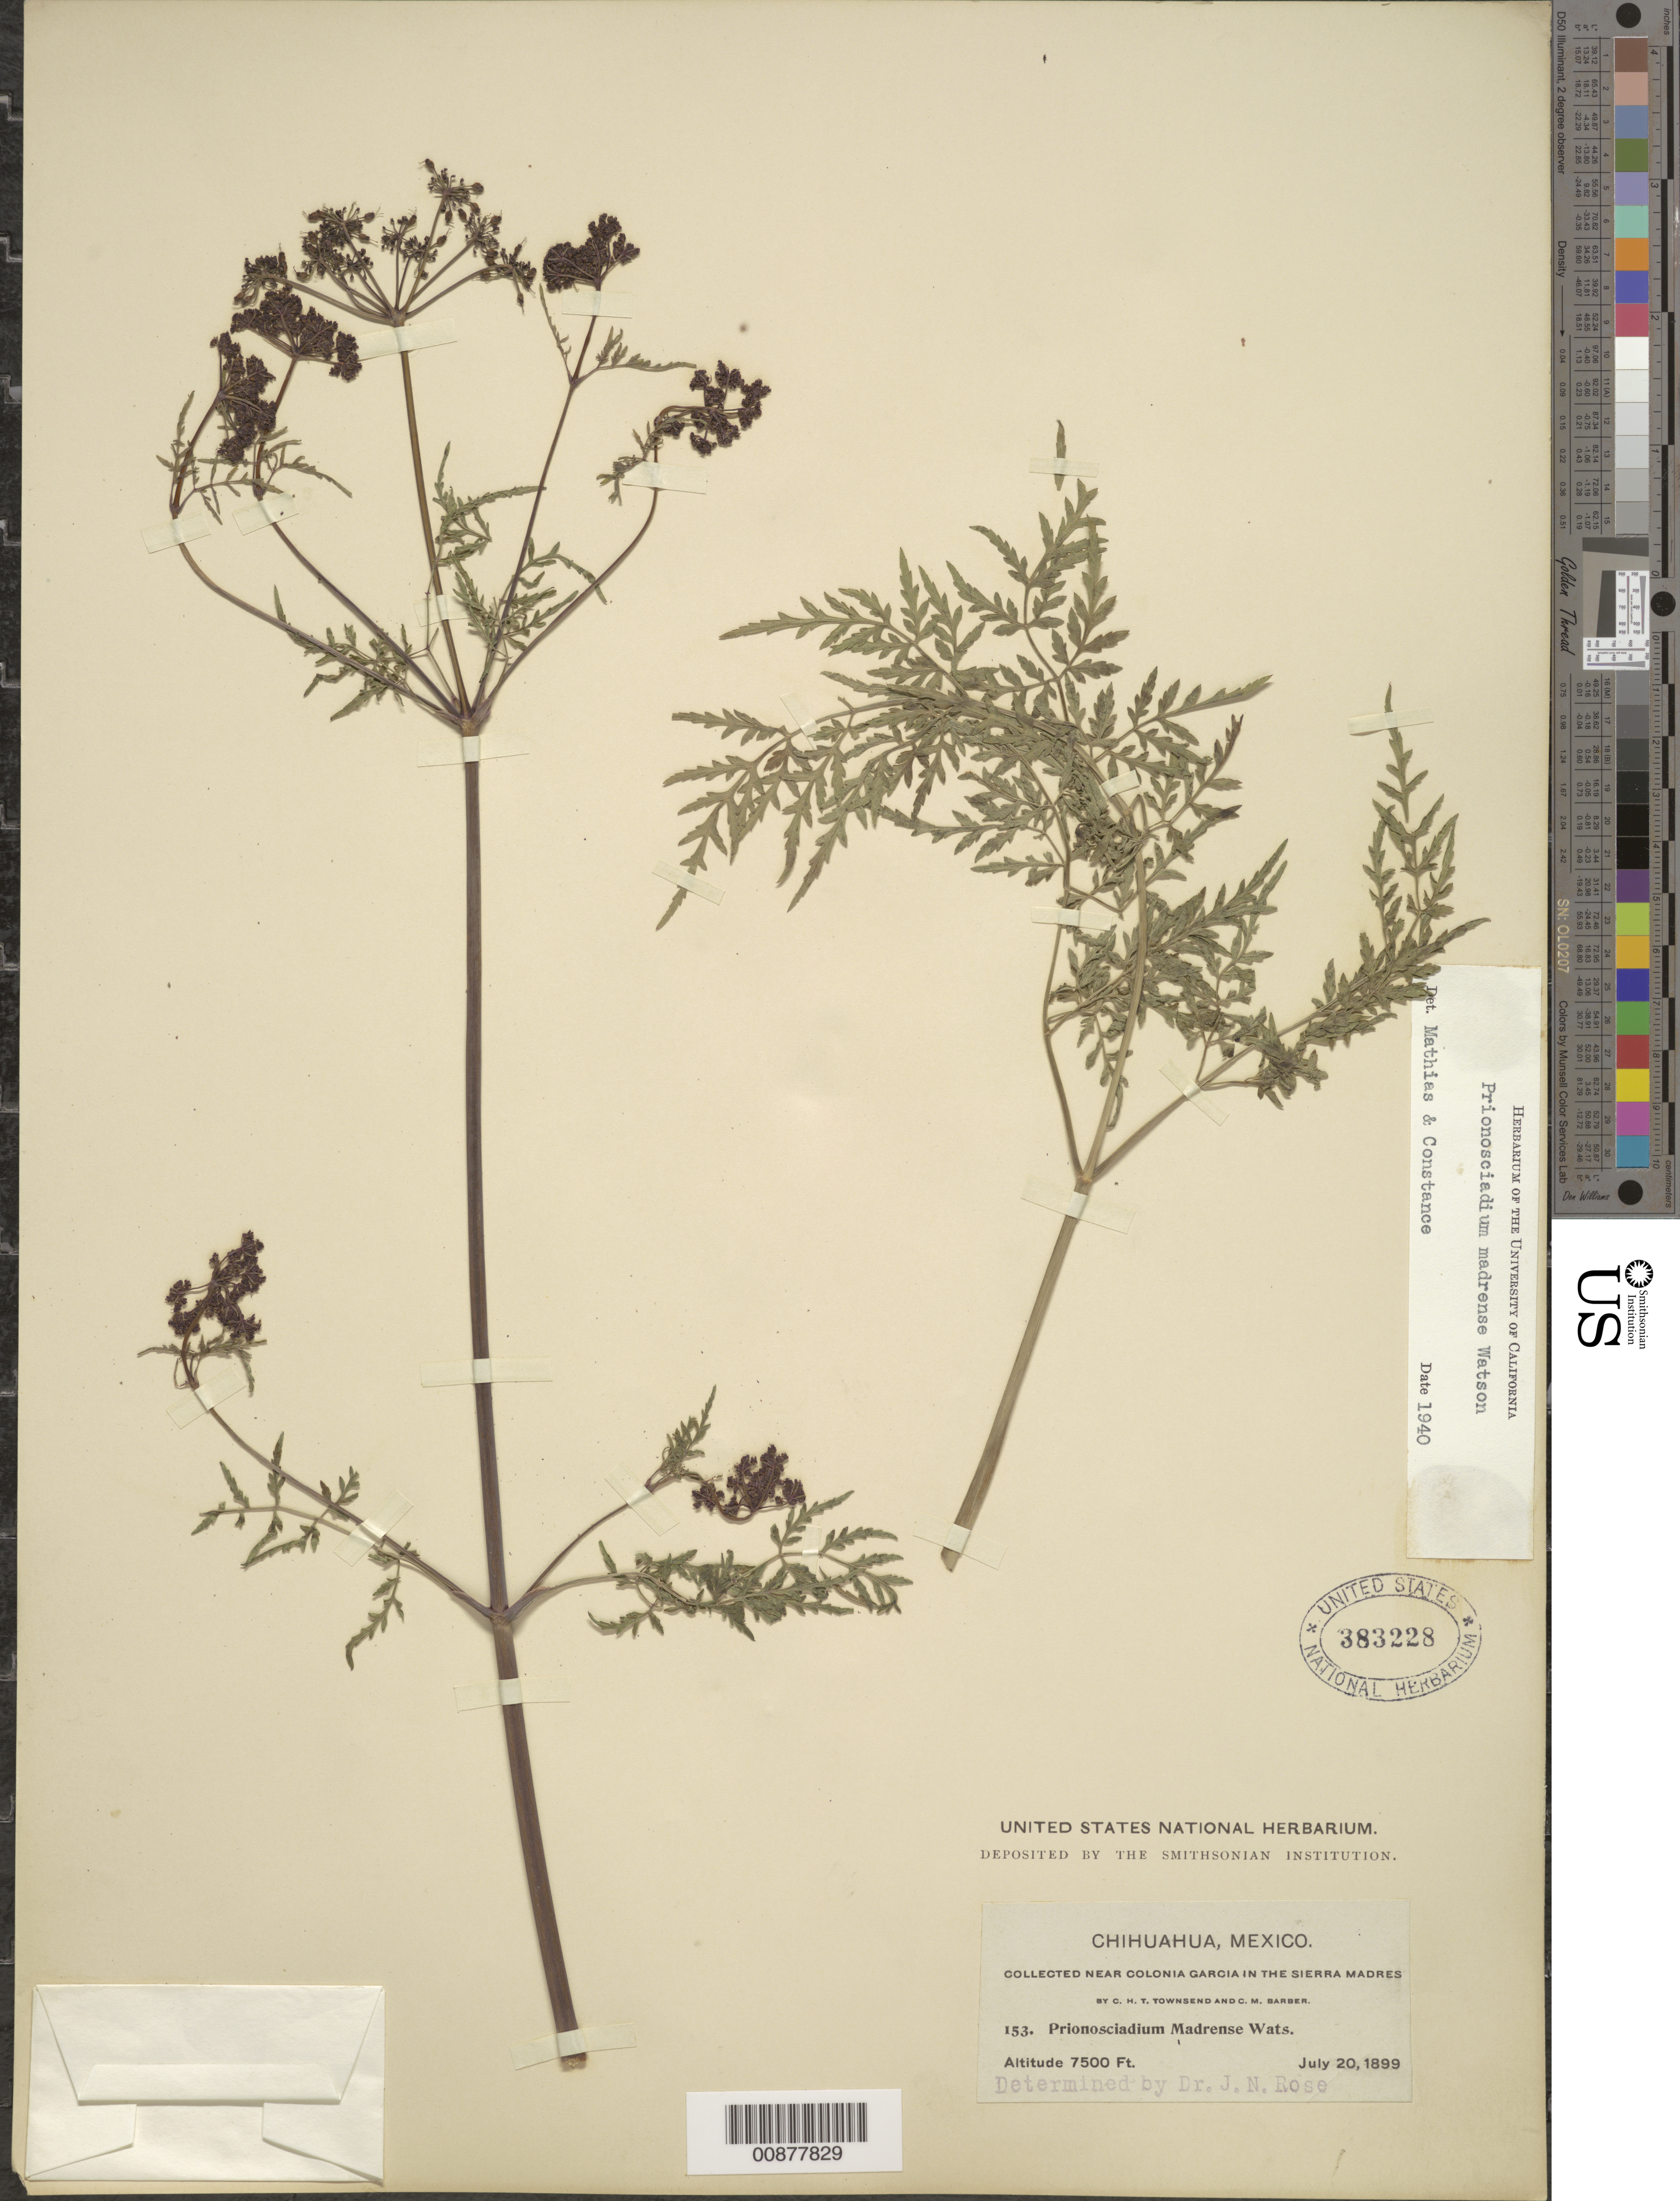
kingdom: Plantae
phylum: Tracheophyta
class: Magnoliopsida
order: Apiales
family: Apiaceae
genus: Prionosciadium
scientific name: Prionosciadium madrense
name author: S. Watson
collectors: C. H. T. Townsend & C. Barber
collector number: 153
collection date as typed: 20 Jul 1899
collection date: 1899-07-20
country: Mexico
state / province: Chihuahua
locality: Near Colonia García in the Sierra Madre, Chihuahua.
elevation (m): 2286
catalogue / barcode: US 383228